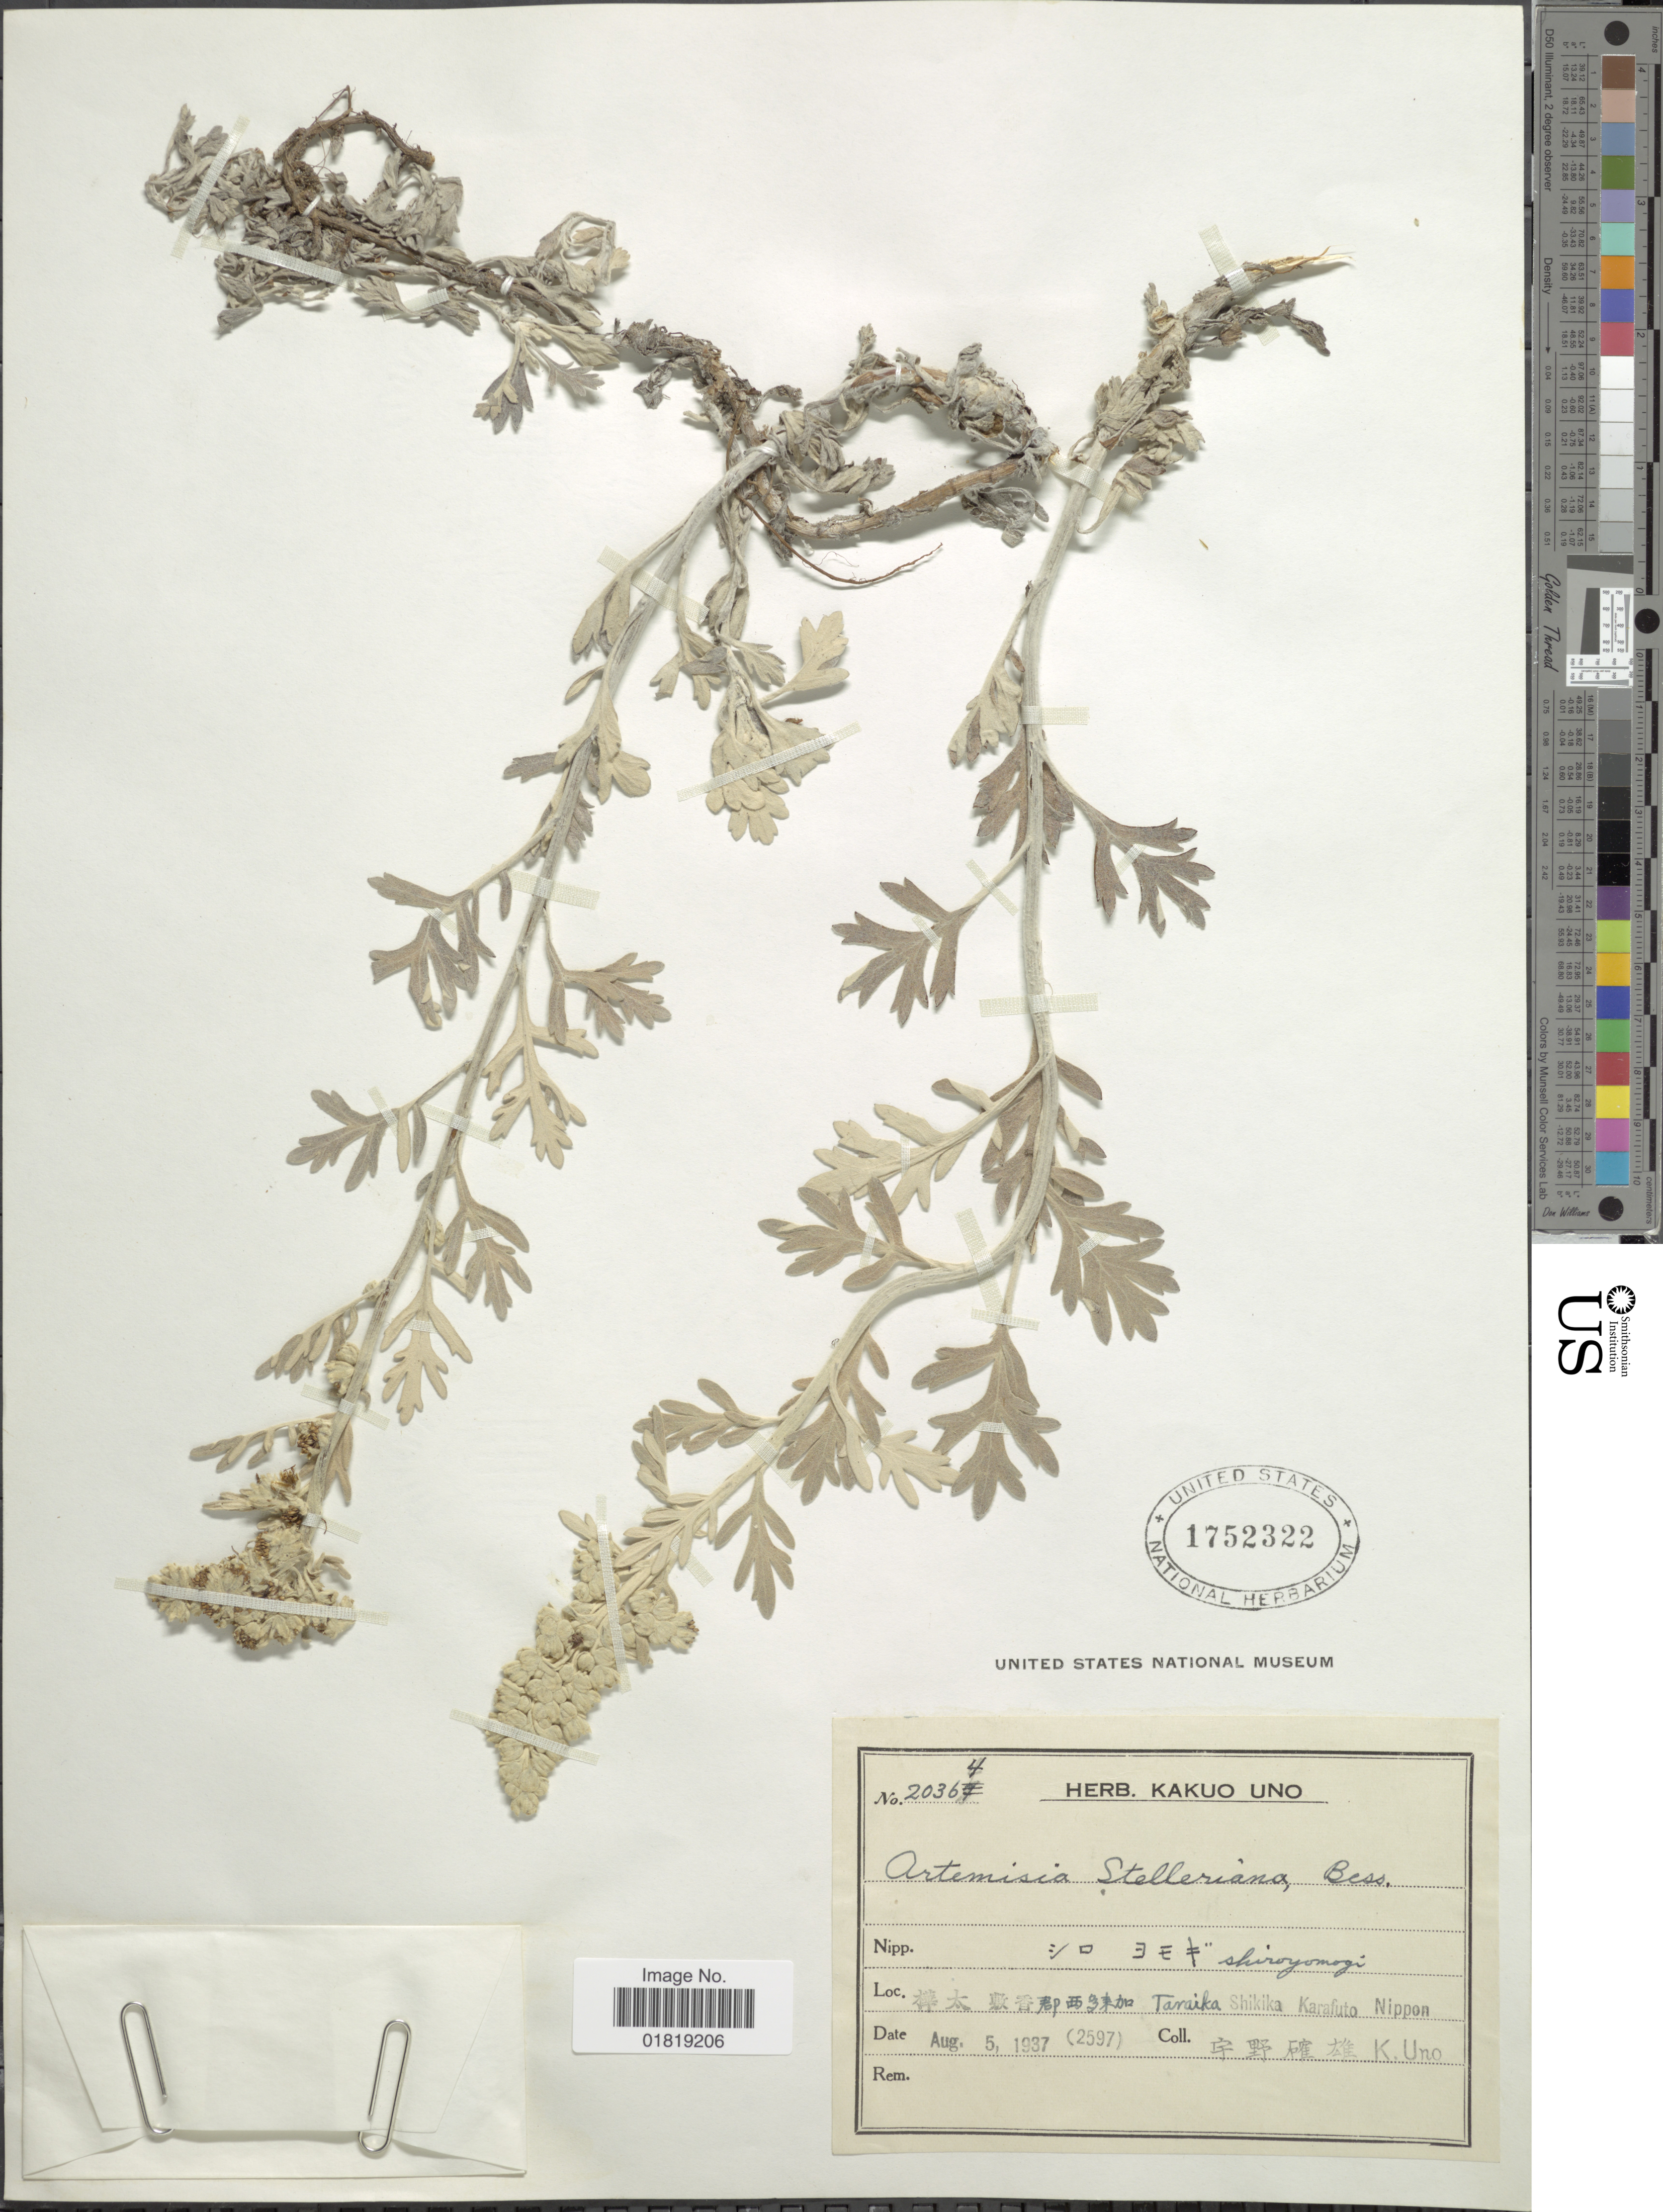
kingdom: Plantae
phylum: Tracheophyta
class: Magnoliopsida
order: Asterales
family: Asteraceae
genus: Artemisia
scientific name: Artemisia stelleriana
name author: Besser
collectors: K. Uno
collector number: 20364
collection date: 1937-08-05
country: Japan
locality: Taraika Shikika Karafuto Nippon.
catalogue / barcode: US 1752322